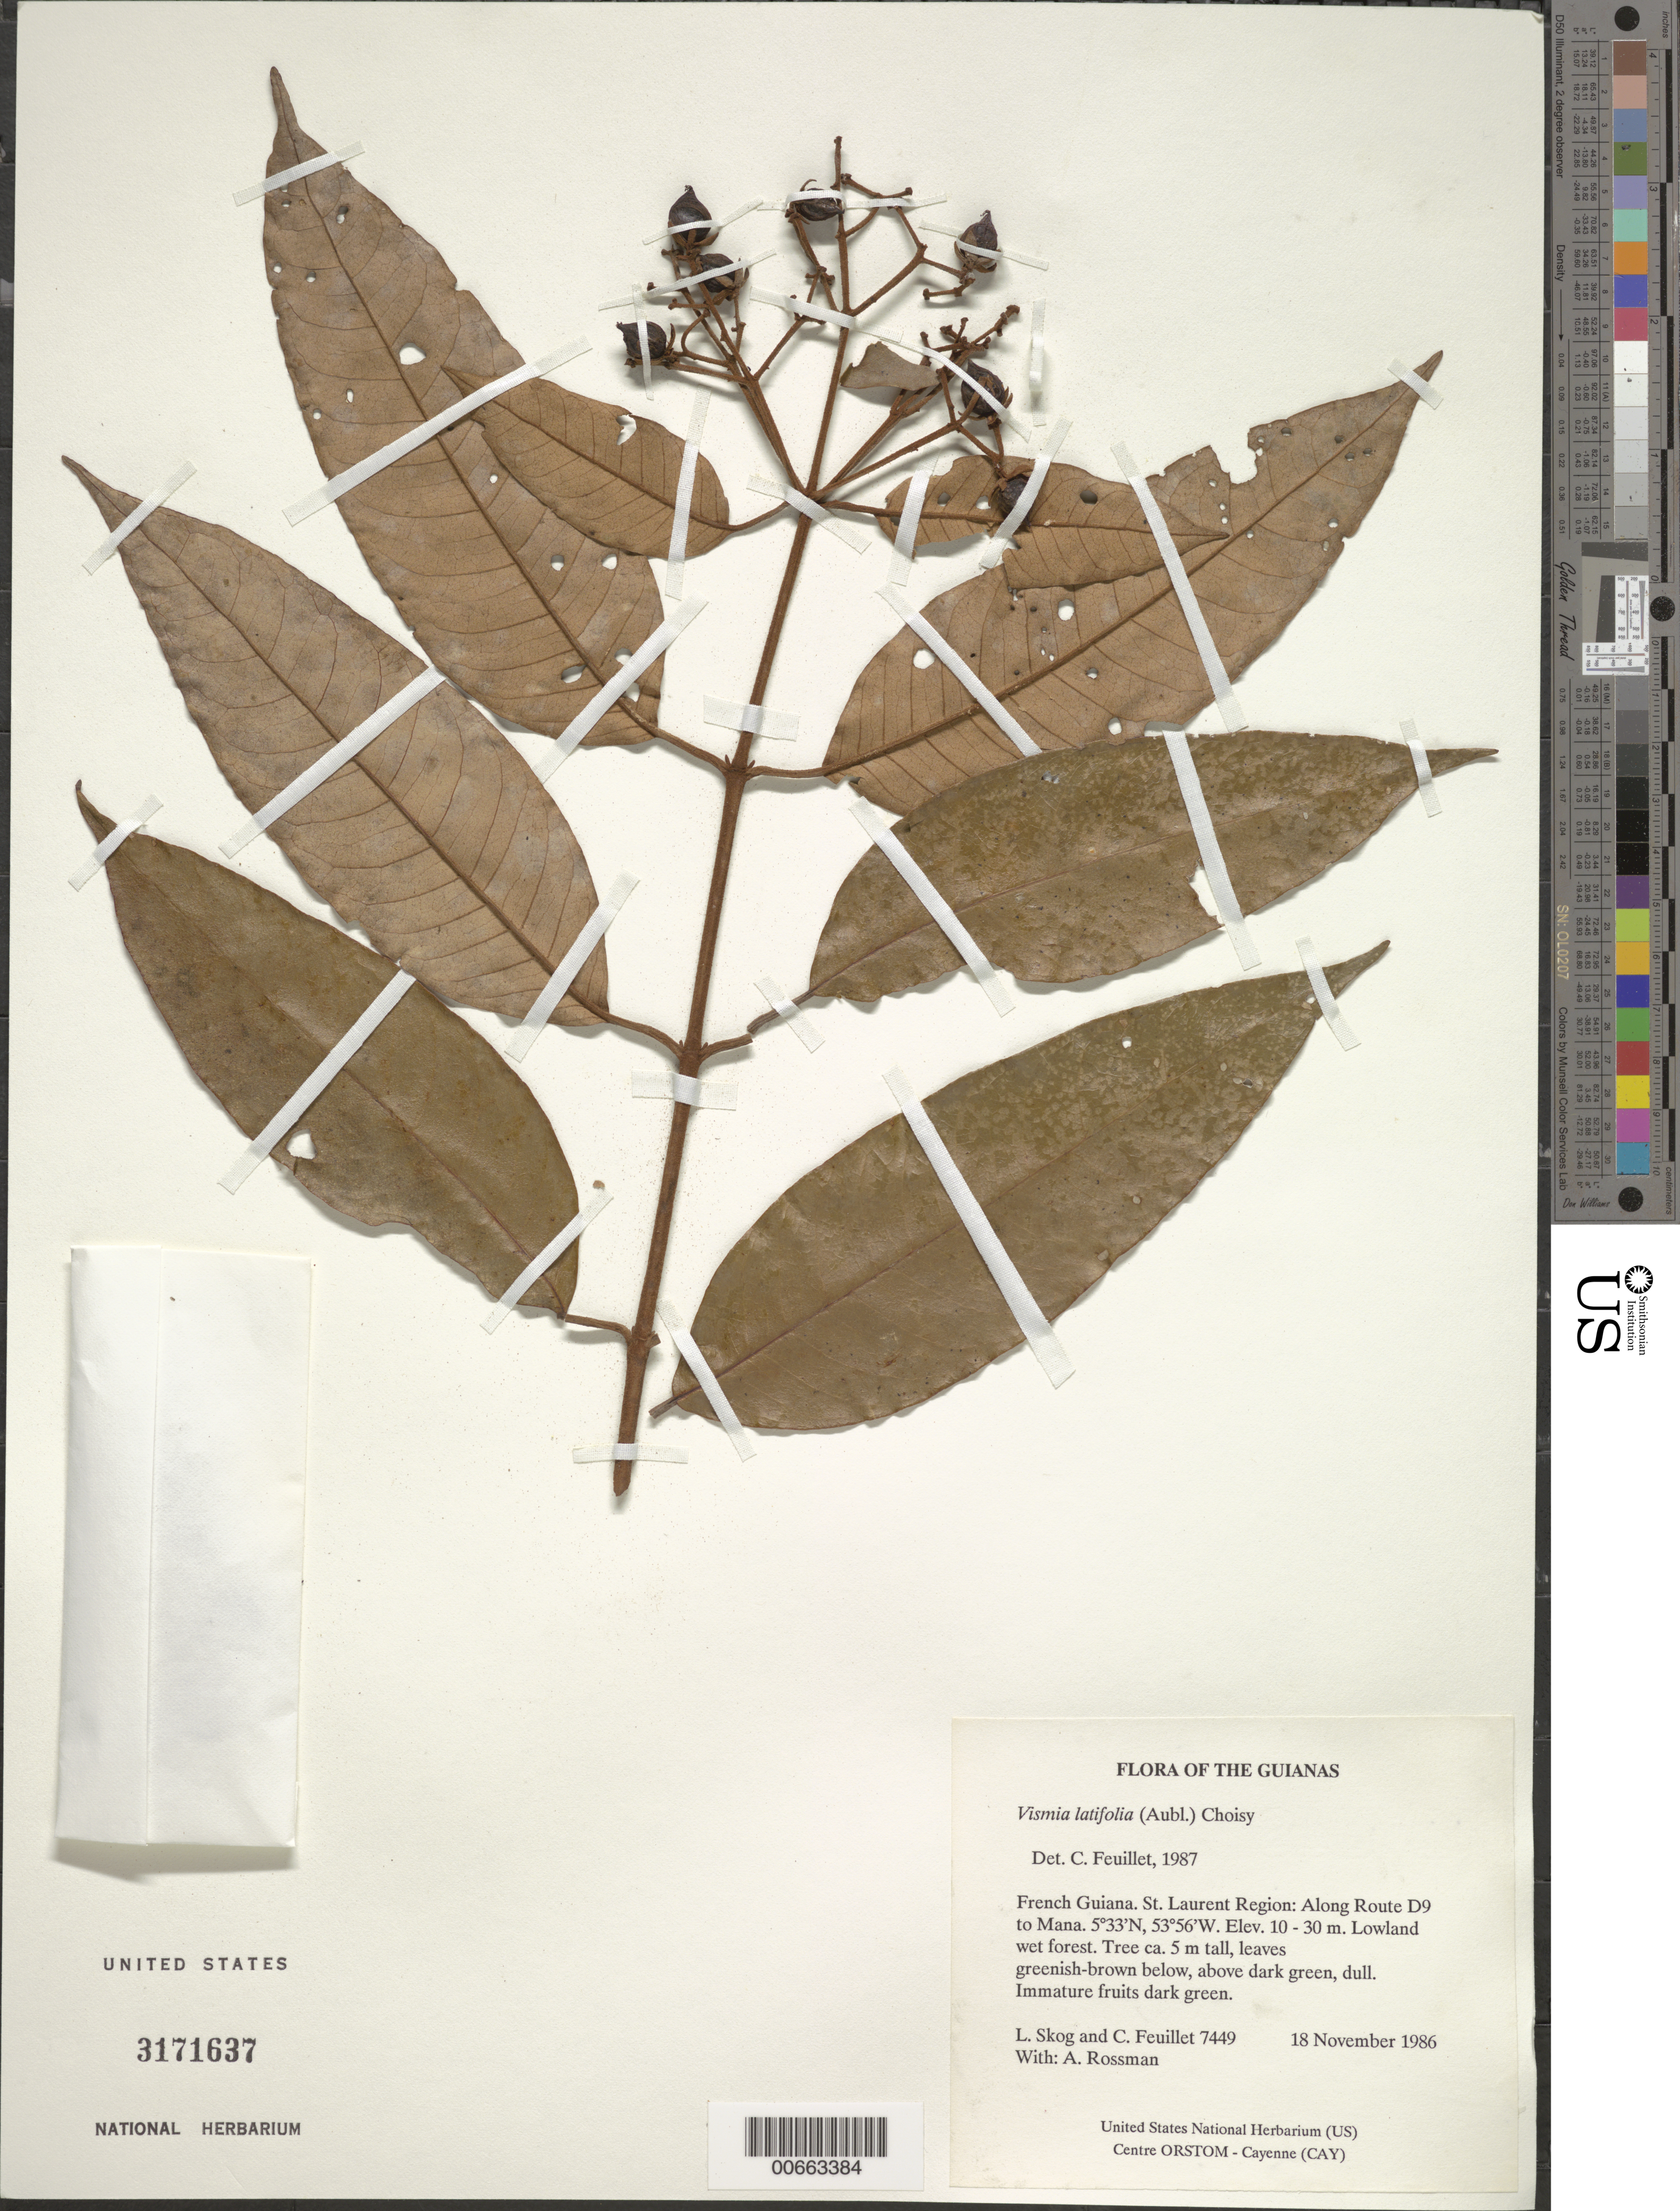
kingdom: Plantae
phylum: Tracheophyta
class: Magnoliopsida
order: Malpighiales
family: Hypericaceae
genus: Vismia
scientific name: Vismia latifolia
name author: (Aubl.) Choisy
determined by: Feuillet, C.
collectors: L. E. Skog, C. Feuillet & A. Rossman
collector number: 7449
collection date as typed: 18 November 1986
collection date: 1986-11-18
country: French Guiana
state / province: Saint-Laurent-du-Maroni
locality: Along Route D9 to Mana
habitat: Lowland wet forest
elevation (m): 10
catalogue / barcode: US 3171637